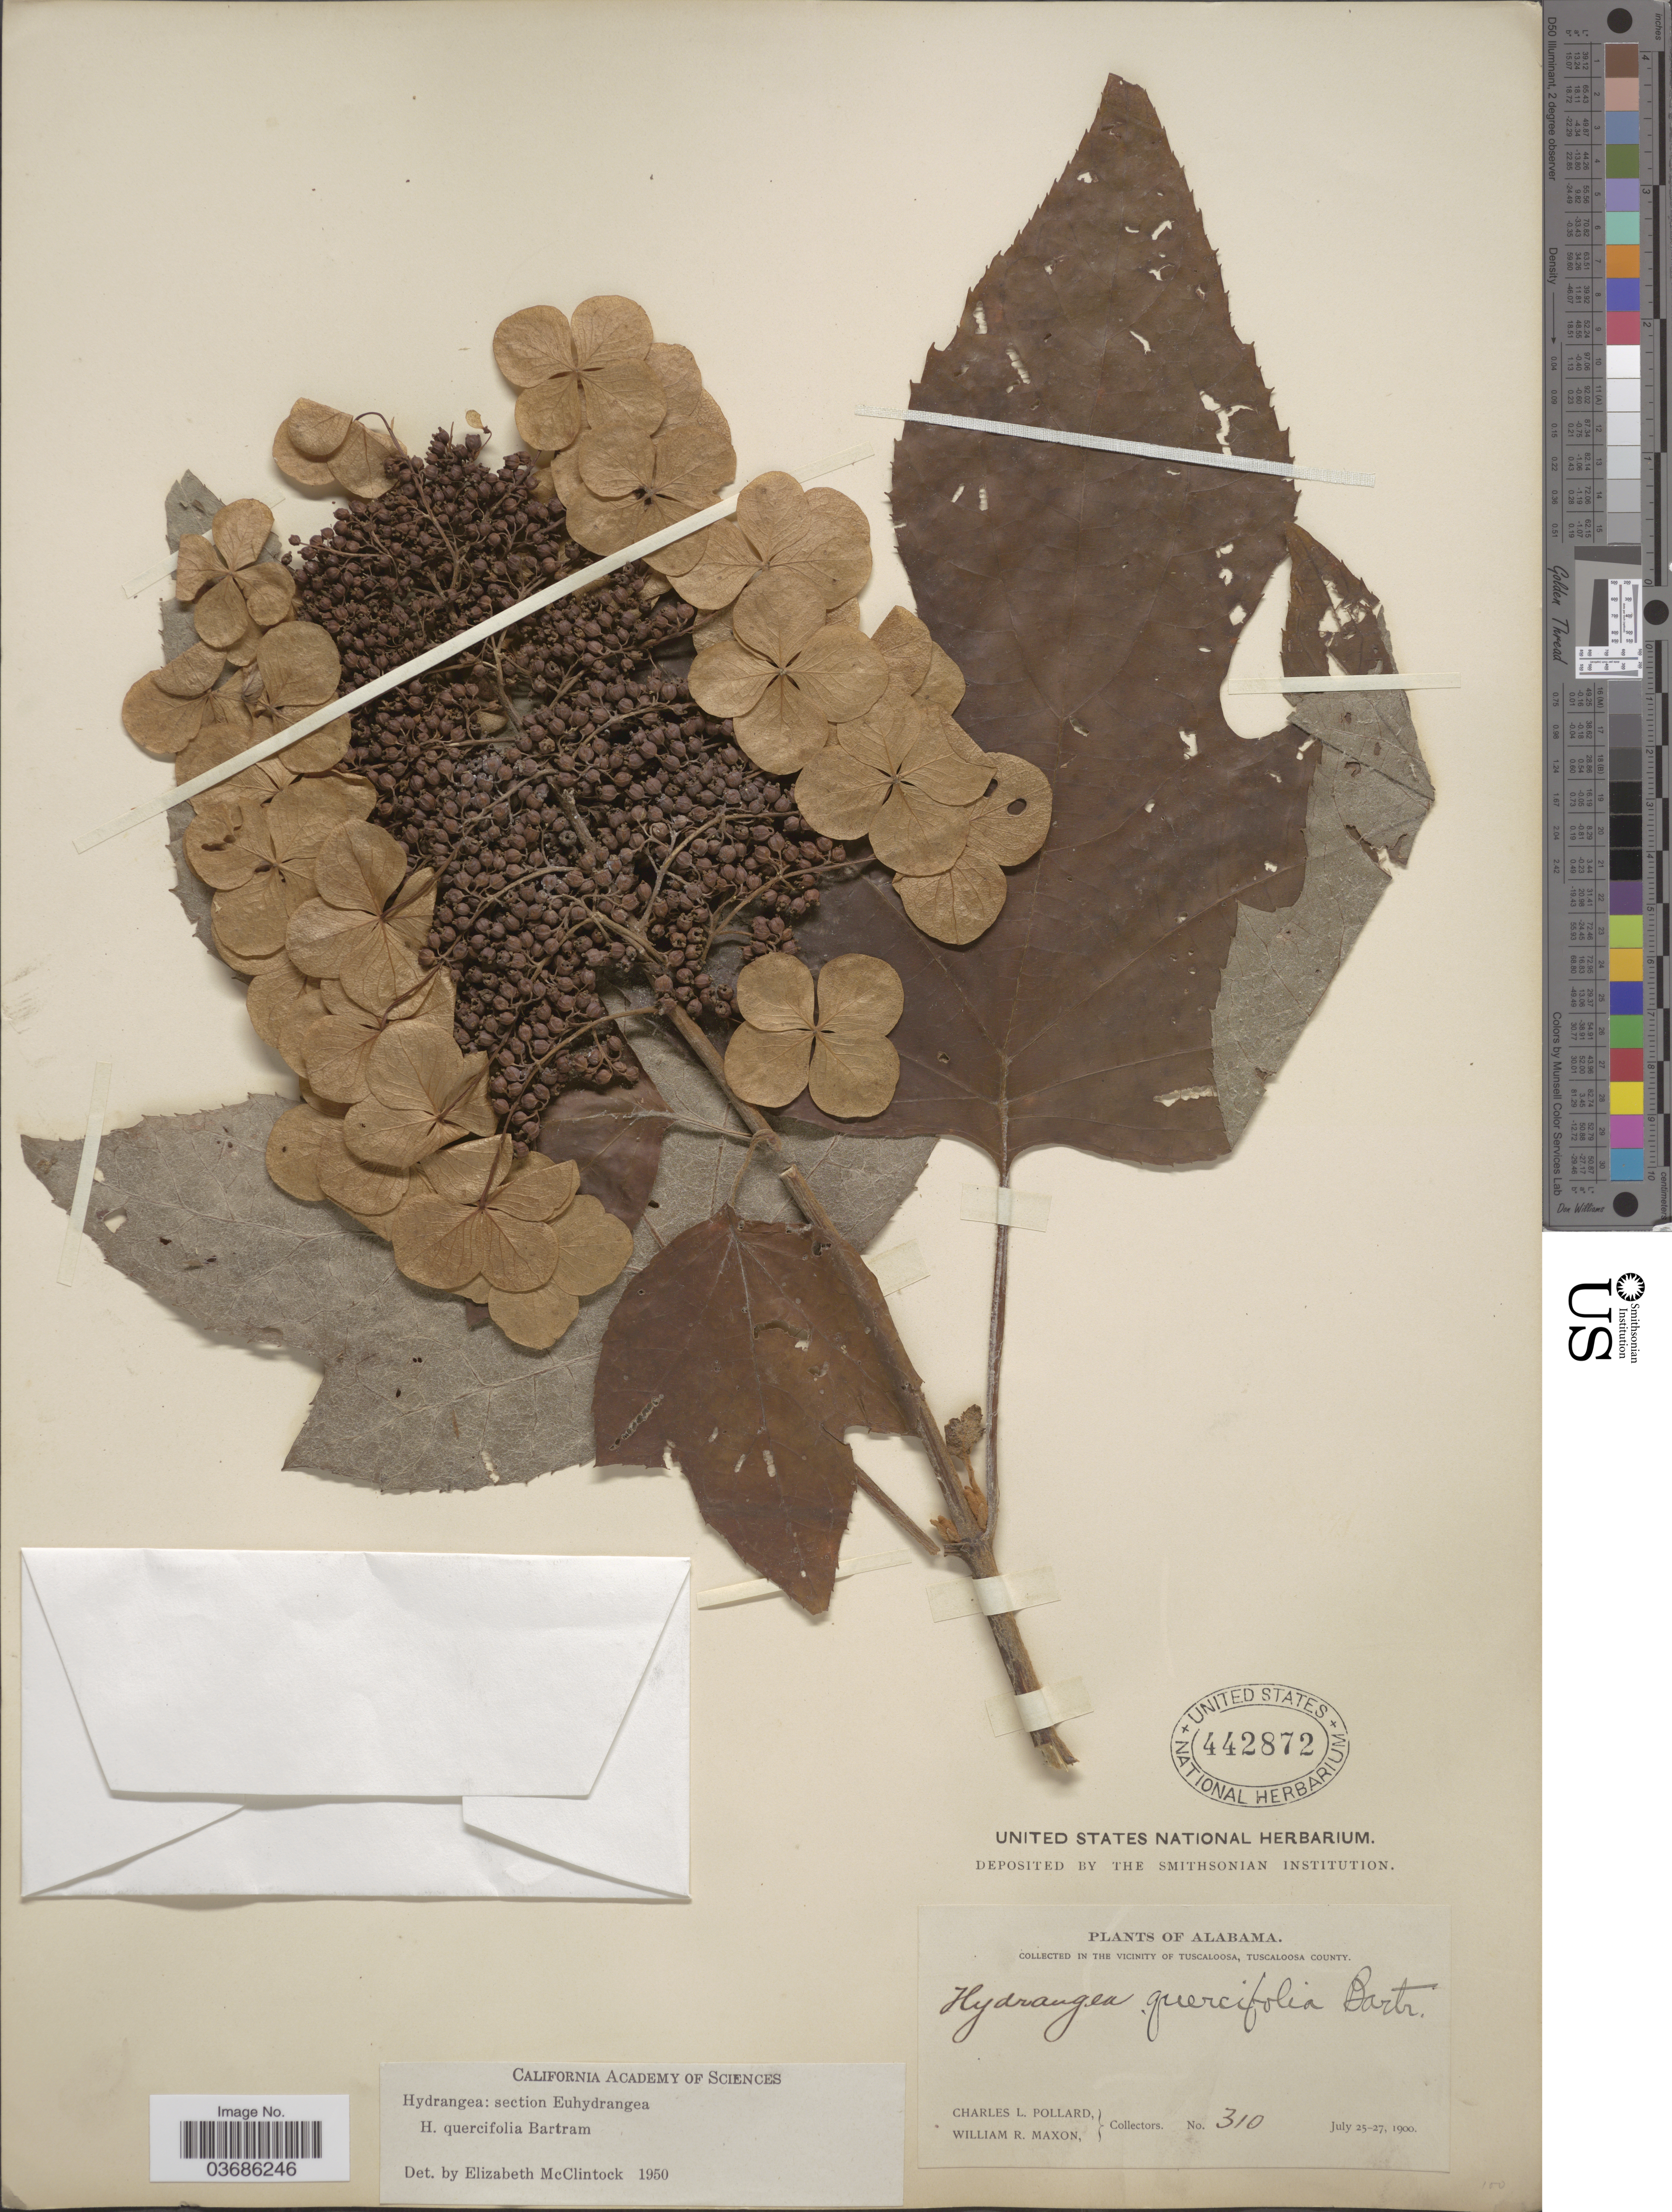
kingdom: Plantae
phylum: Tracheophyta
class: Magnoliopsida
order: Cornales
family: Hydrangeaceae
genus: Hydrangea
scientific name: Hydrangea quercifolia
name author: W. Bartram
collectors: C. L. Pollard & W. R. Maxon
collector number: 310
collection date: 1900-07-25/1900-07-27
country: United States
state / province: Alabama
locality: In the Vicinity of Tuscaloosa, Tuscaloosa County.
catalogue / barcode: US 442872